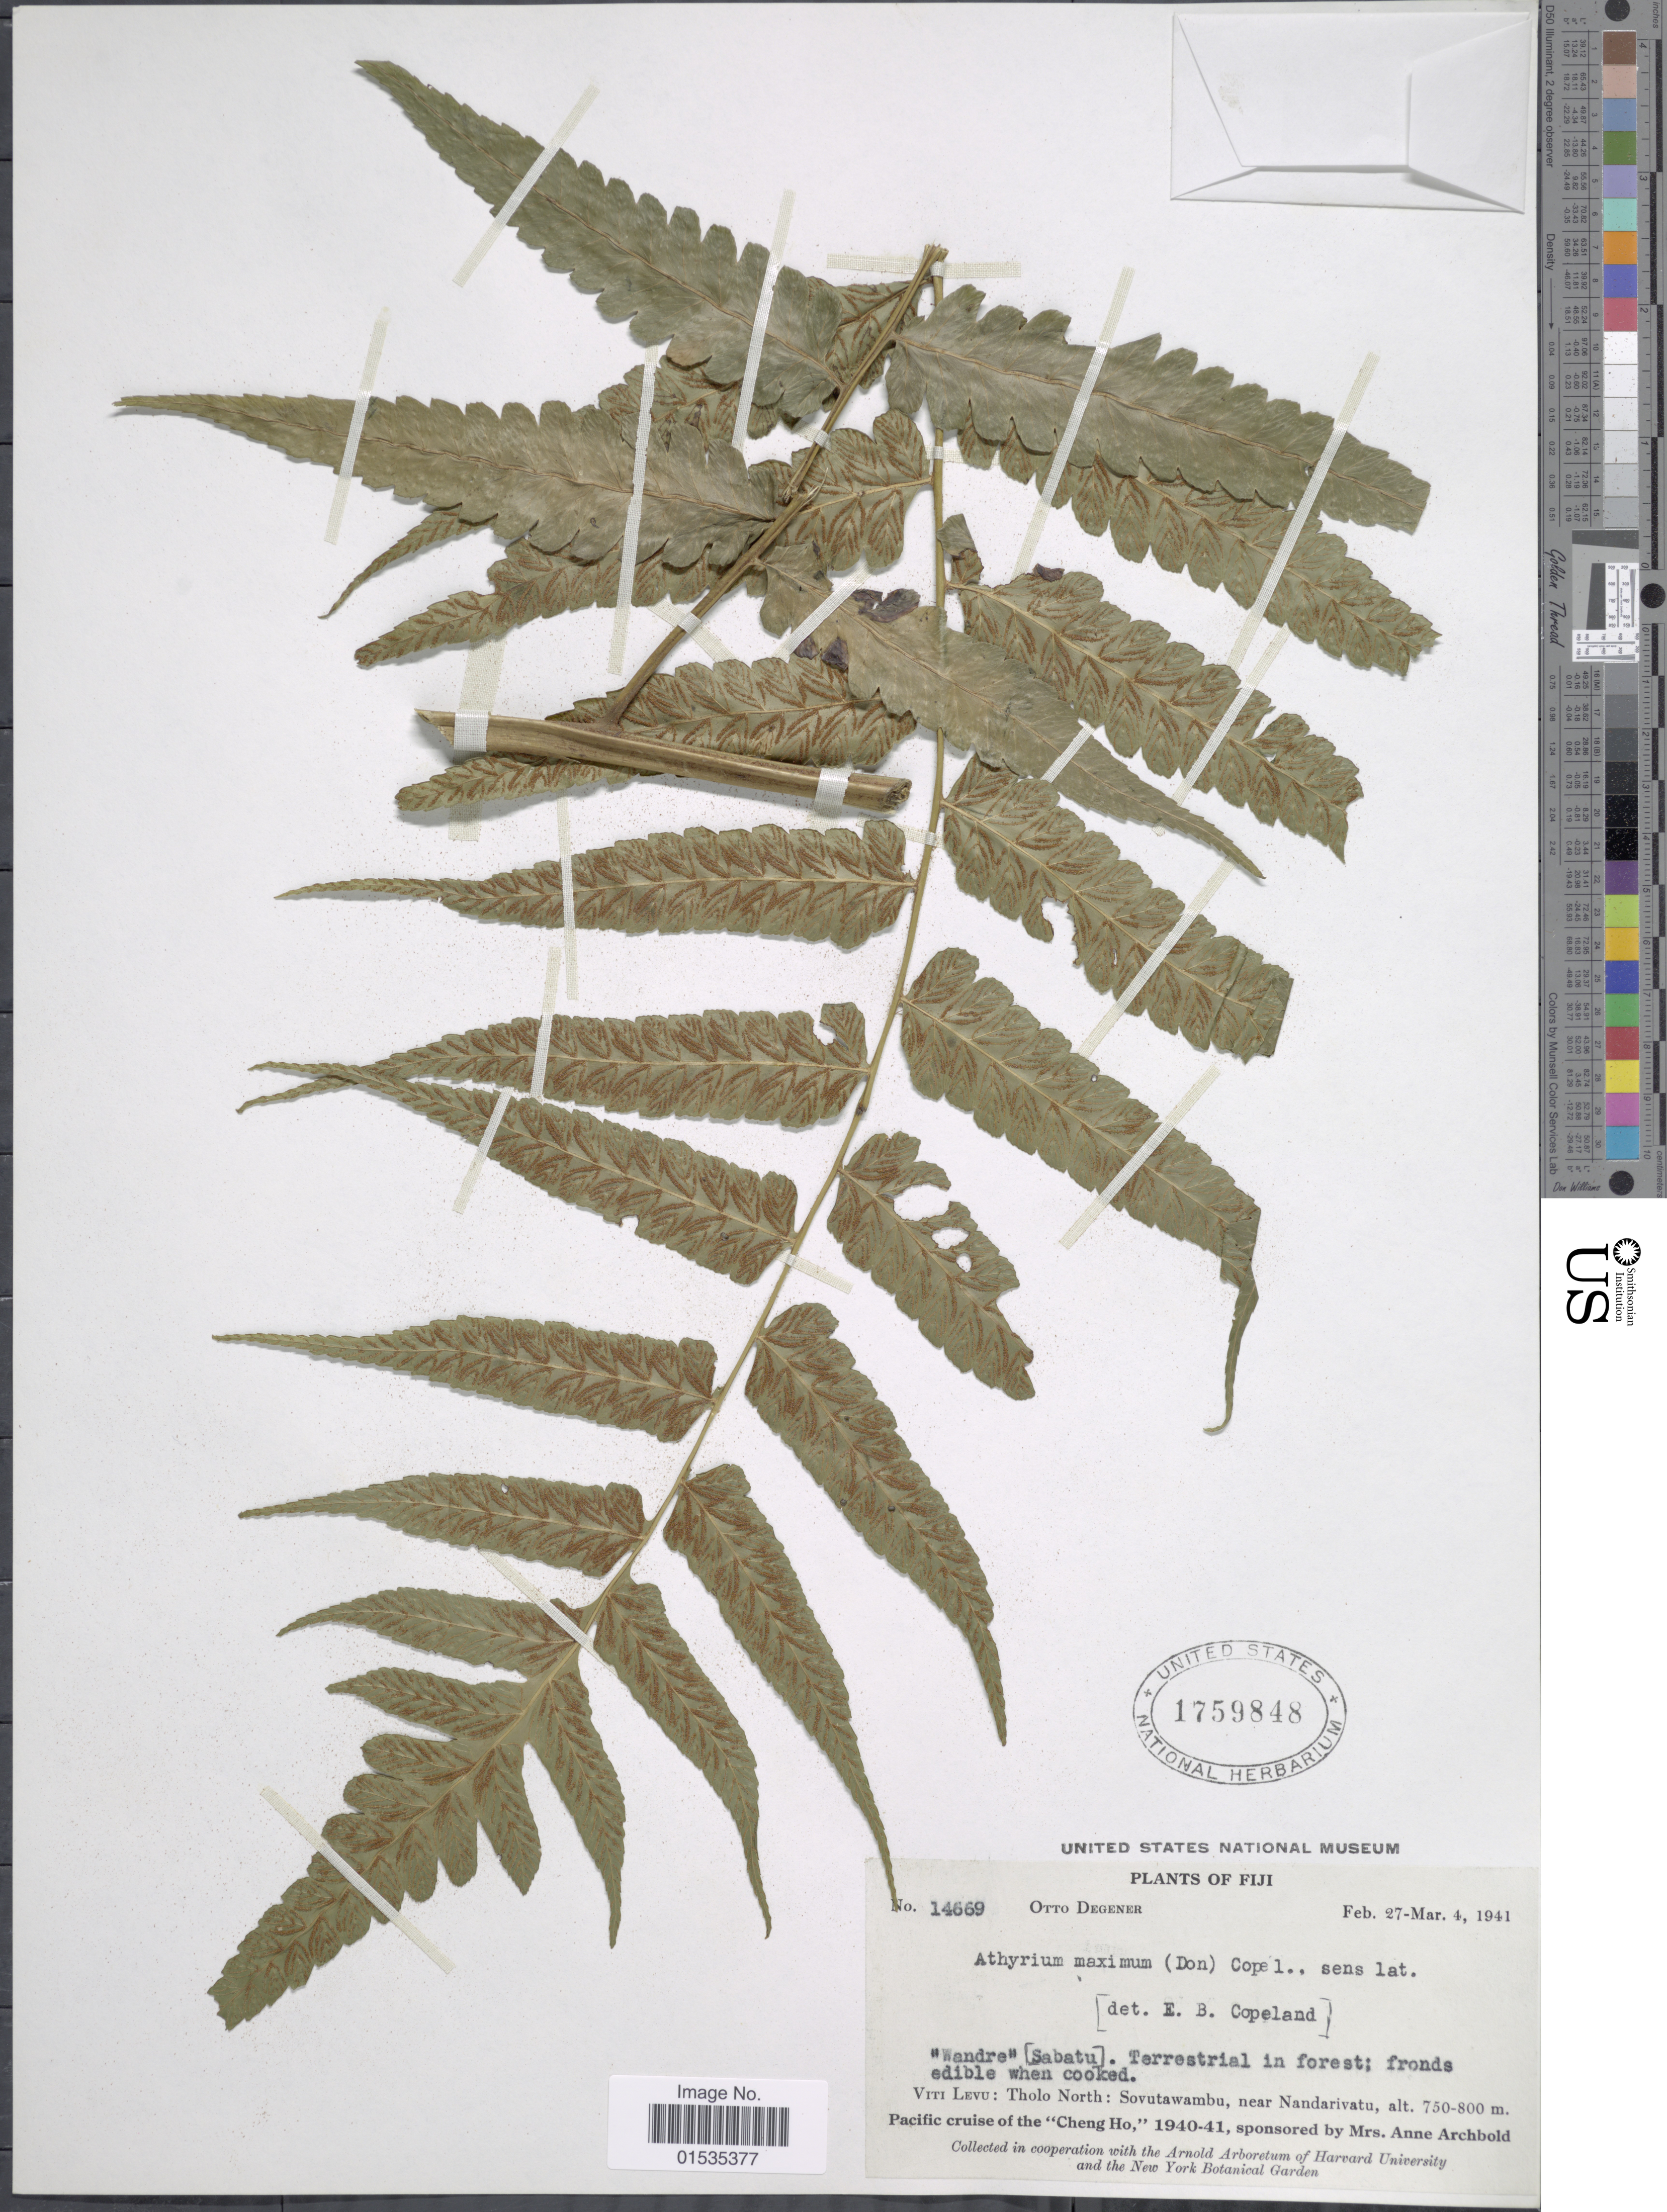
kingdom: Plantae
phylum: Tracheophyta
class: Polypodiopsida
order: Polypodiales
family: Athyriaceae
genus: Diplazium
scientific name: Diplazium dilatatum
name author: Blume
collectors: O. Degener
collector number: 14669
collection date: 1941-02-27/1941-03-04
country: Fiji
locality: Wanre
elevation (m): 750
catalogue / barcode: US 1759848